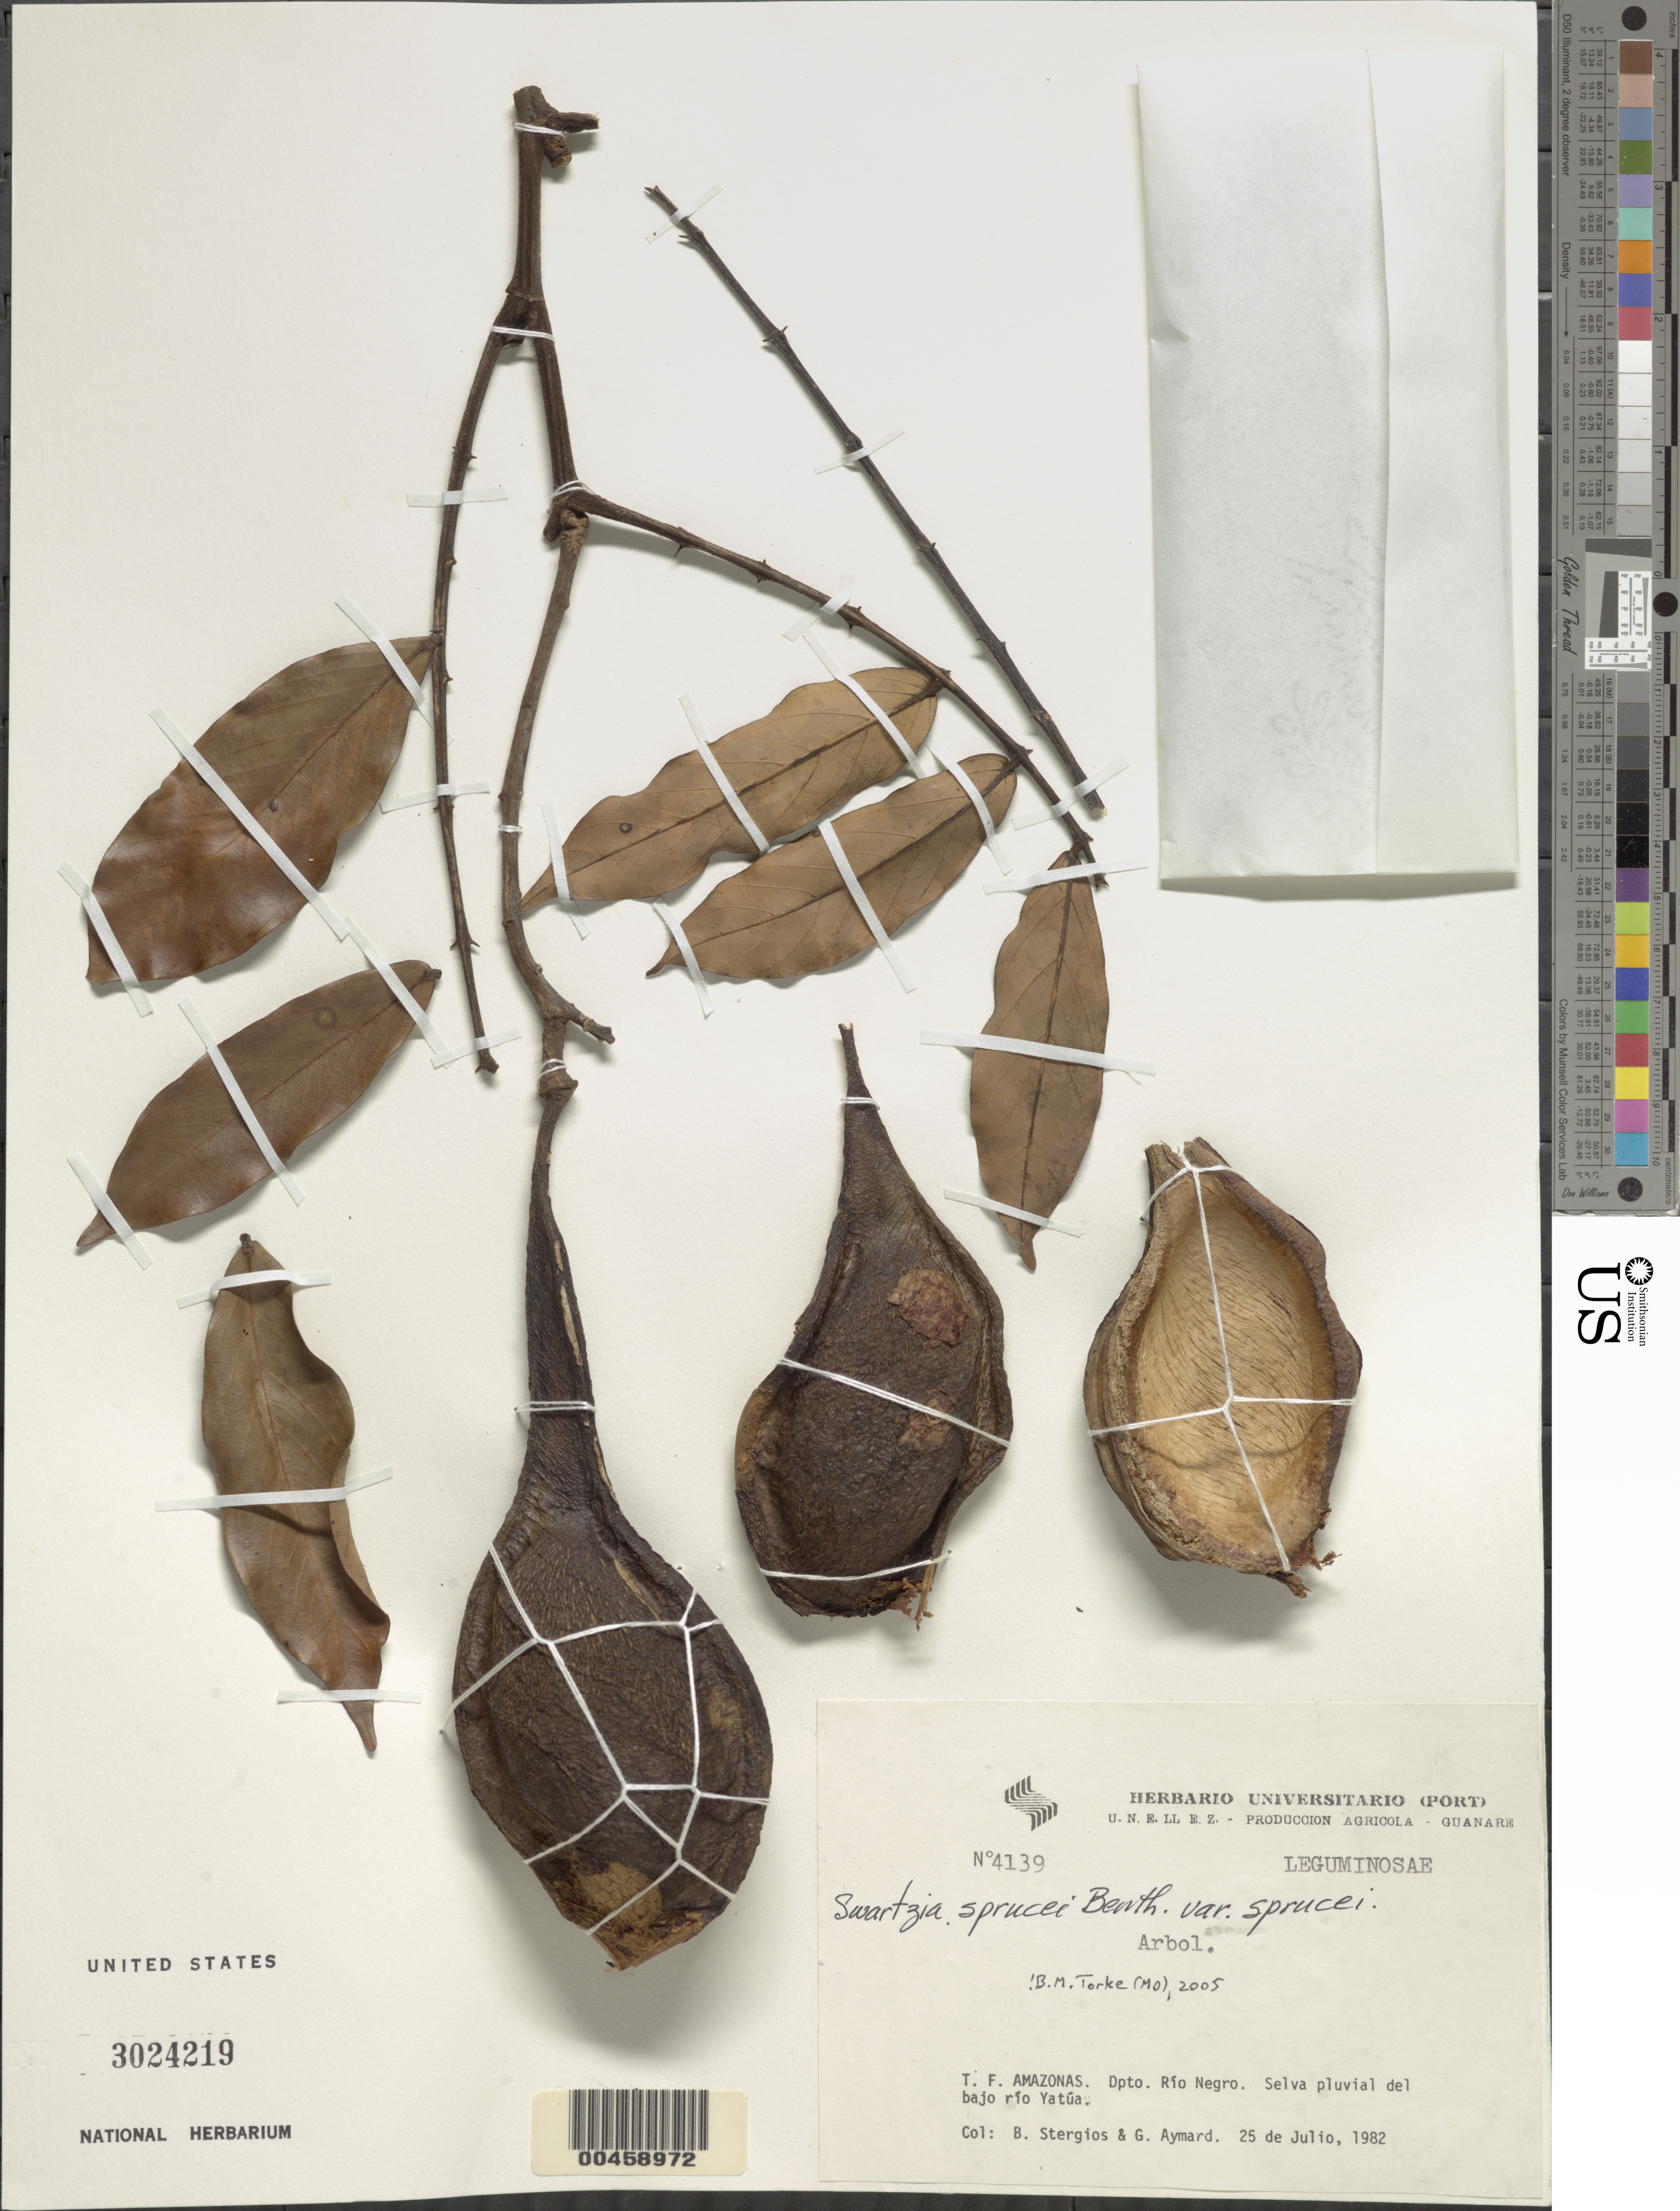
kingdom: Plantae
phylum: Tracheophyta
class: Magnoliopsida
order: Fabales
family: Fabaceae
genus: Swartzia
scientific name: Swartzia sprucei var. sprucei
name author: Benth.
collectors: B. G. Stergios & G. A. Aymard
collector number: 4139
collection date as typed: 25 Jul 1982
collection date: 1982-07-25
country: Venezuela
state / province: Amazonas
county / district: Rio Negro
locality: Río Yatúa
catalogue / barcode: US 3024219